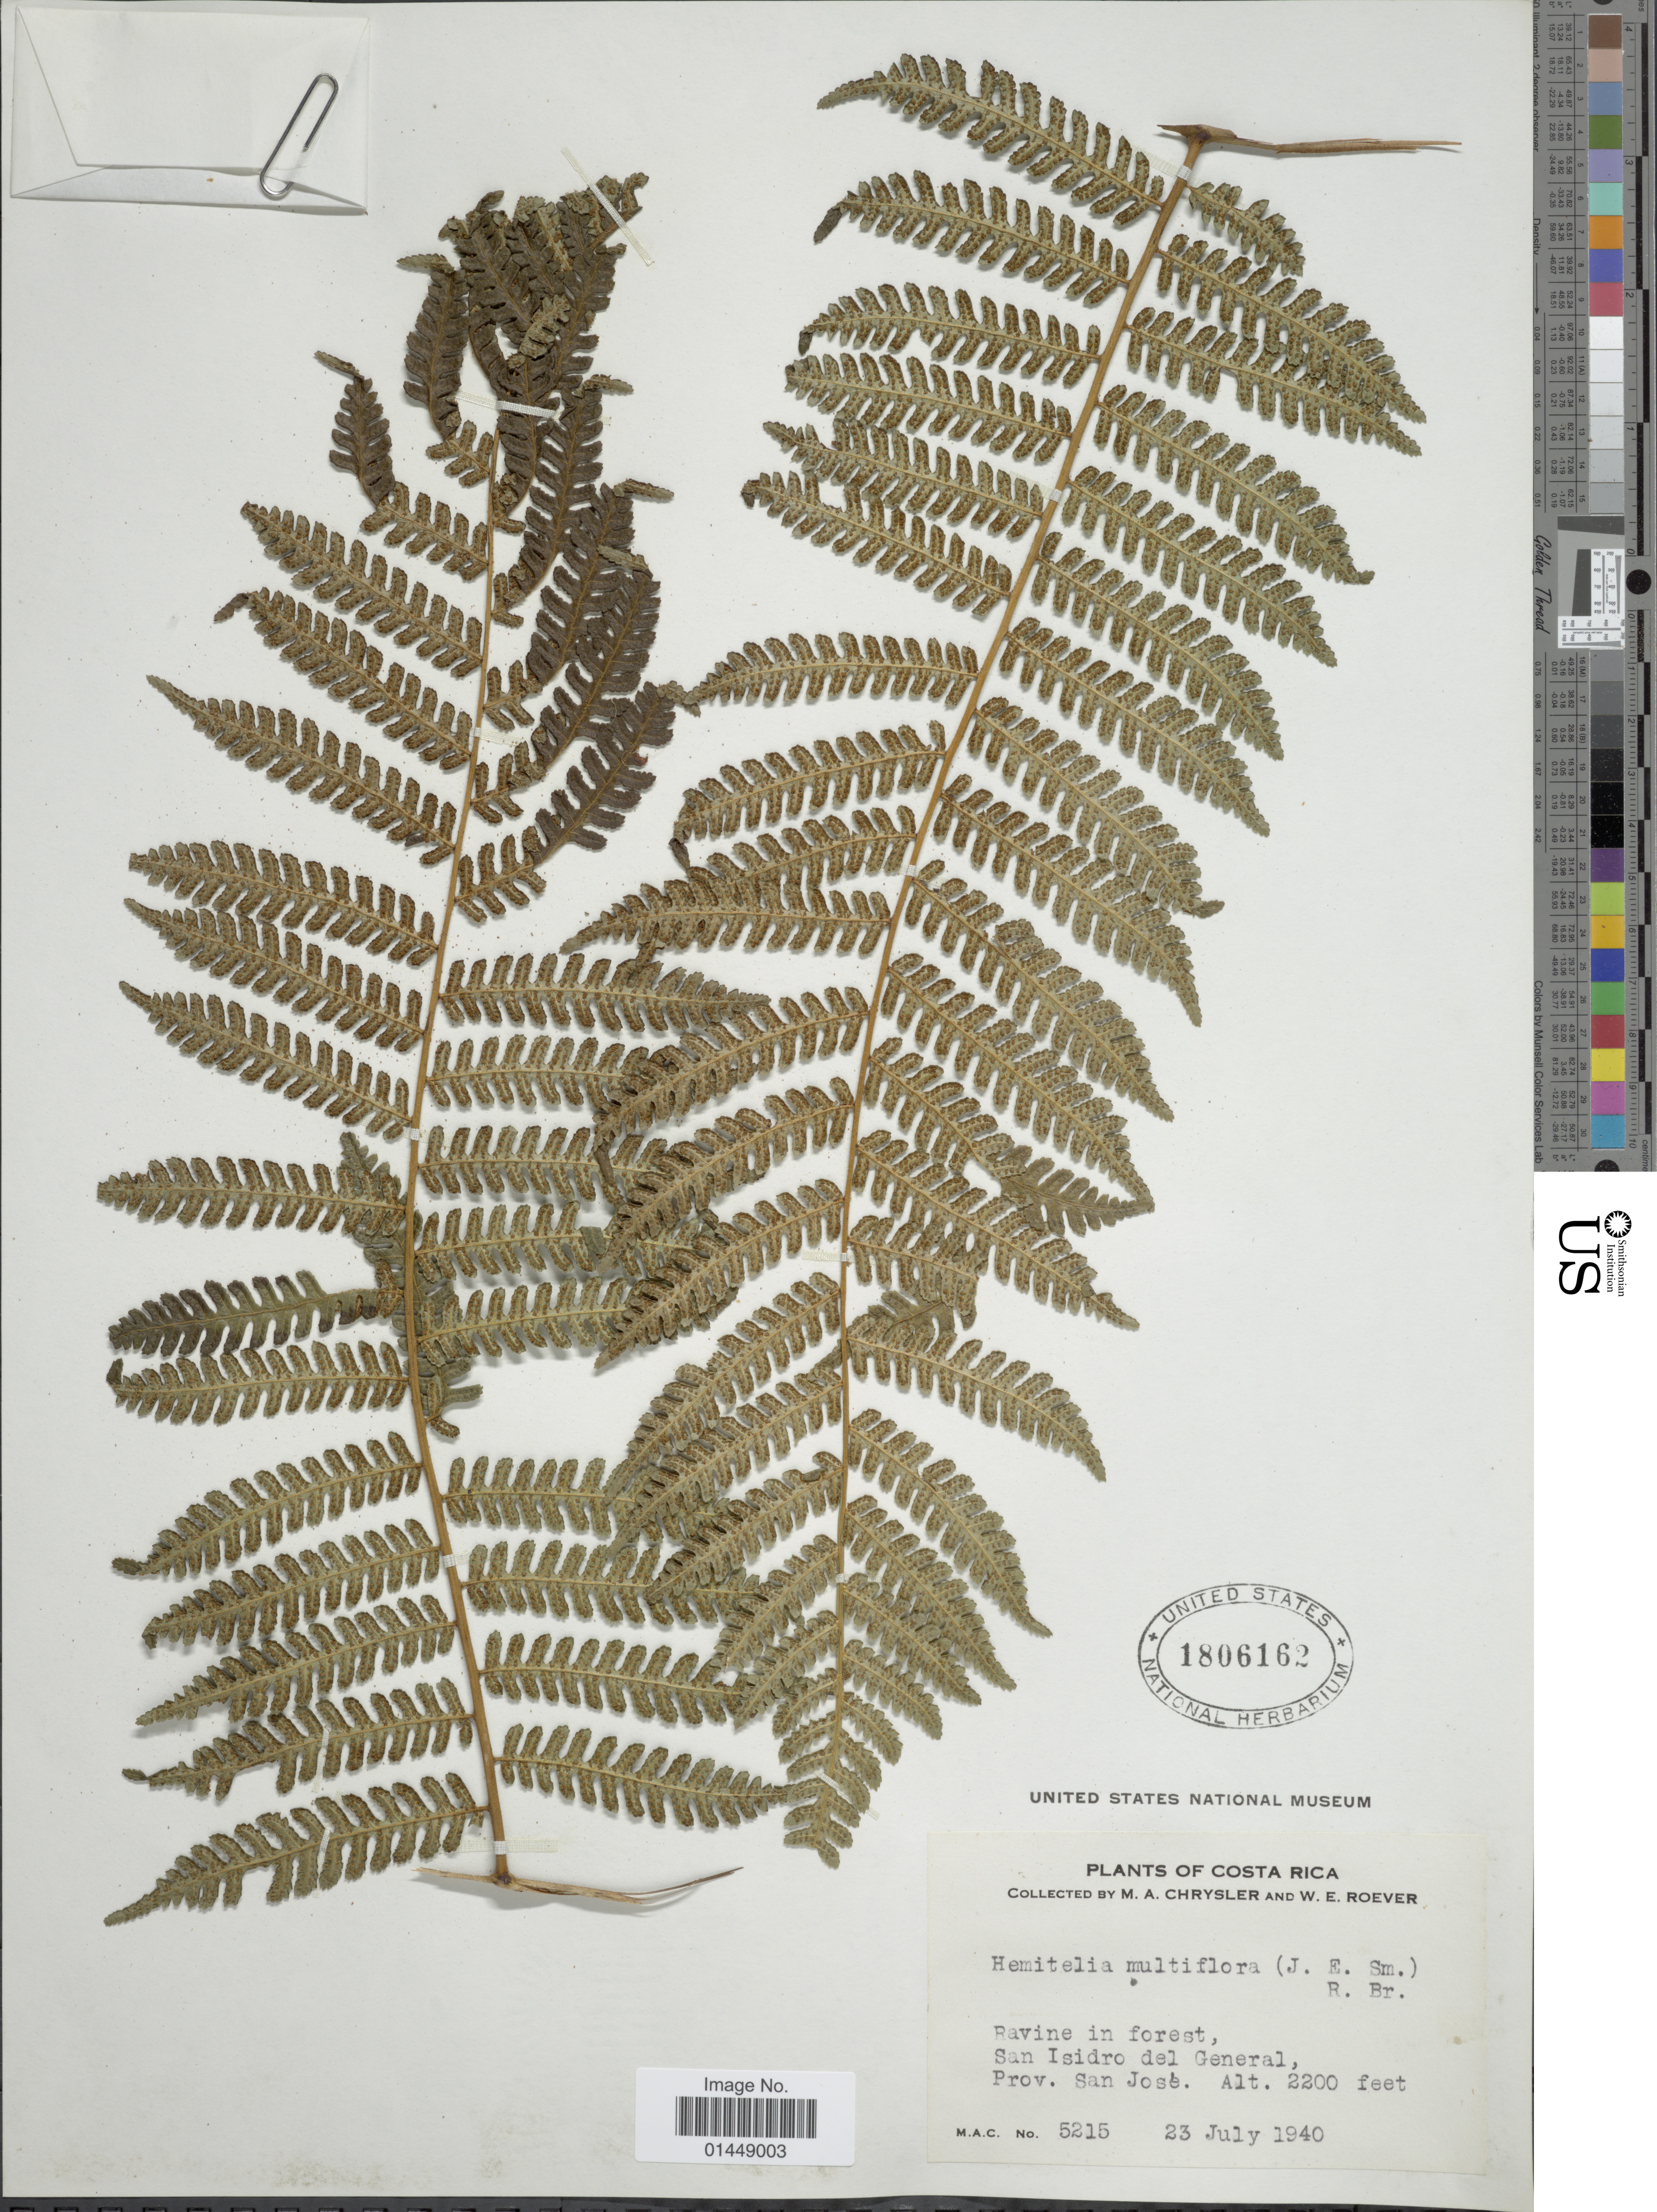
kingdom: Plantae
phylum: Tracheophyta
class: Polypodiopsida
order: Cyatheales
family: Cyatheaceae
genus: Cyathea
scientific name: Cyathea multiflora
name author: Sm.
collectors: M. A. Chrysler & W. Roever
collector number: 5215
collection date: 1940-07-23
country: Costa Rica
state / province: San José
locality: Ravine in forest, San Isidro del General, Prov. San José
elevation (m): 671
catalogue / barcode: US 1806162